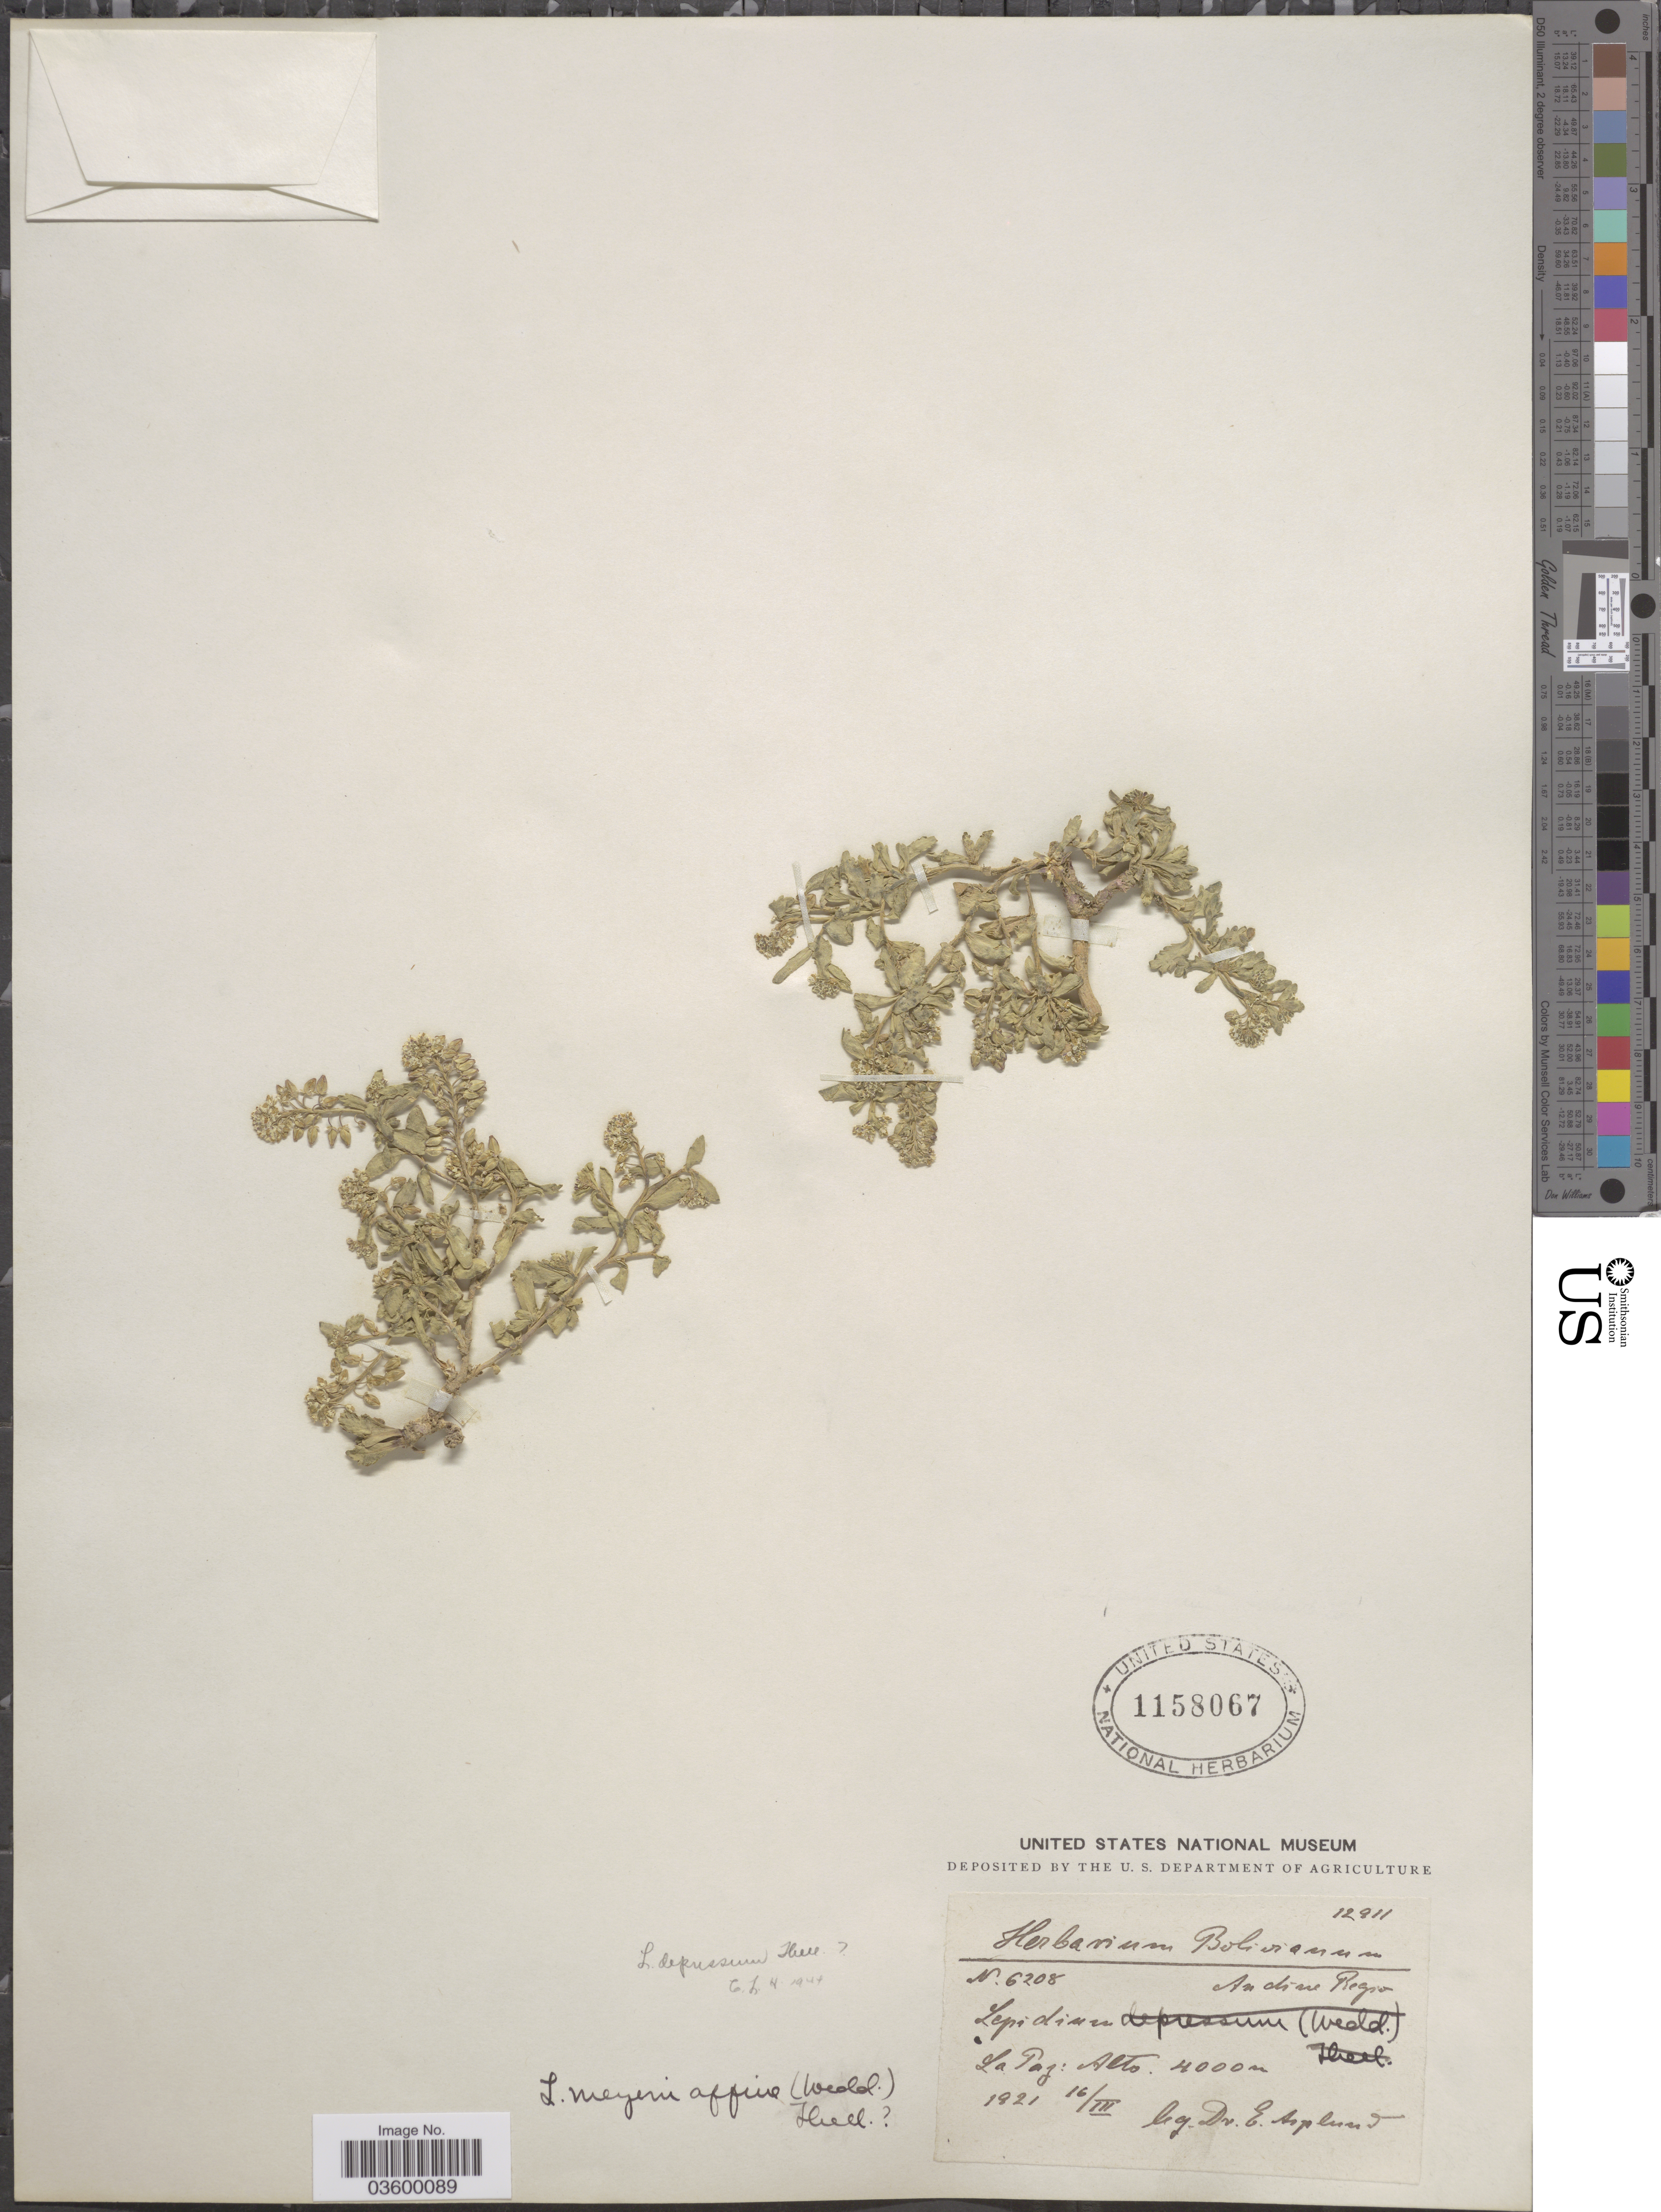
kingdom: Plantae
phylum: Tracheophyta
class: Magnoliopsida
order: Brassicales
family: Brassicaceae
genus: Lepidium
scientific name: Lepidium depressum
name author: Thell.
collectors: E. Asplund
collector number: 12911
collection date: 1921-03-16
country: Bolivia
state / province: La Paz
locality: Andine Region. Alto.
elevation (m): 4000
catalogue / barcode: US 1158067